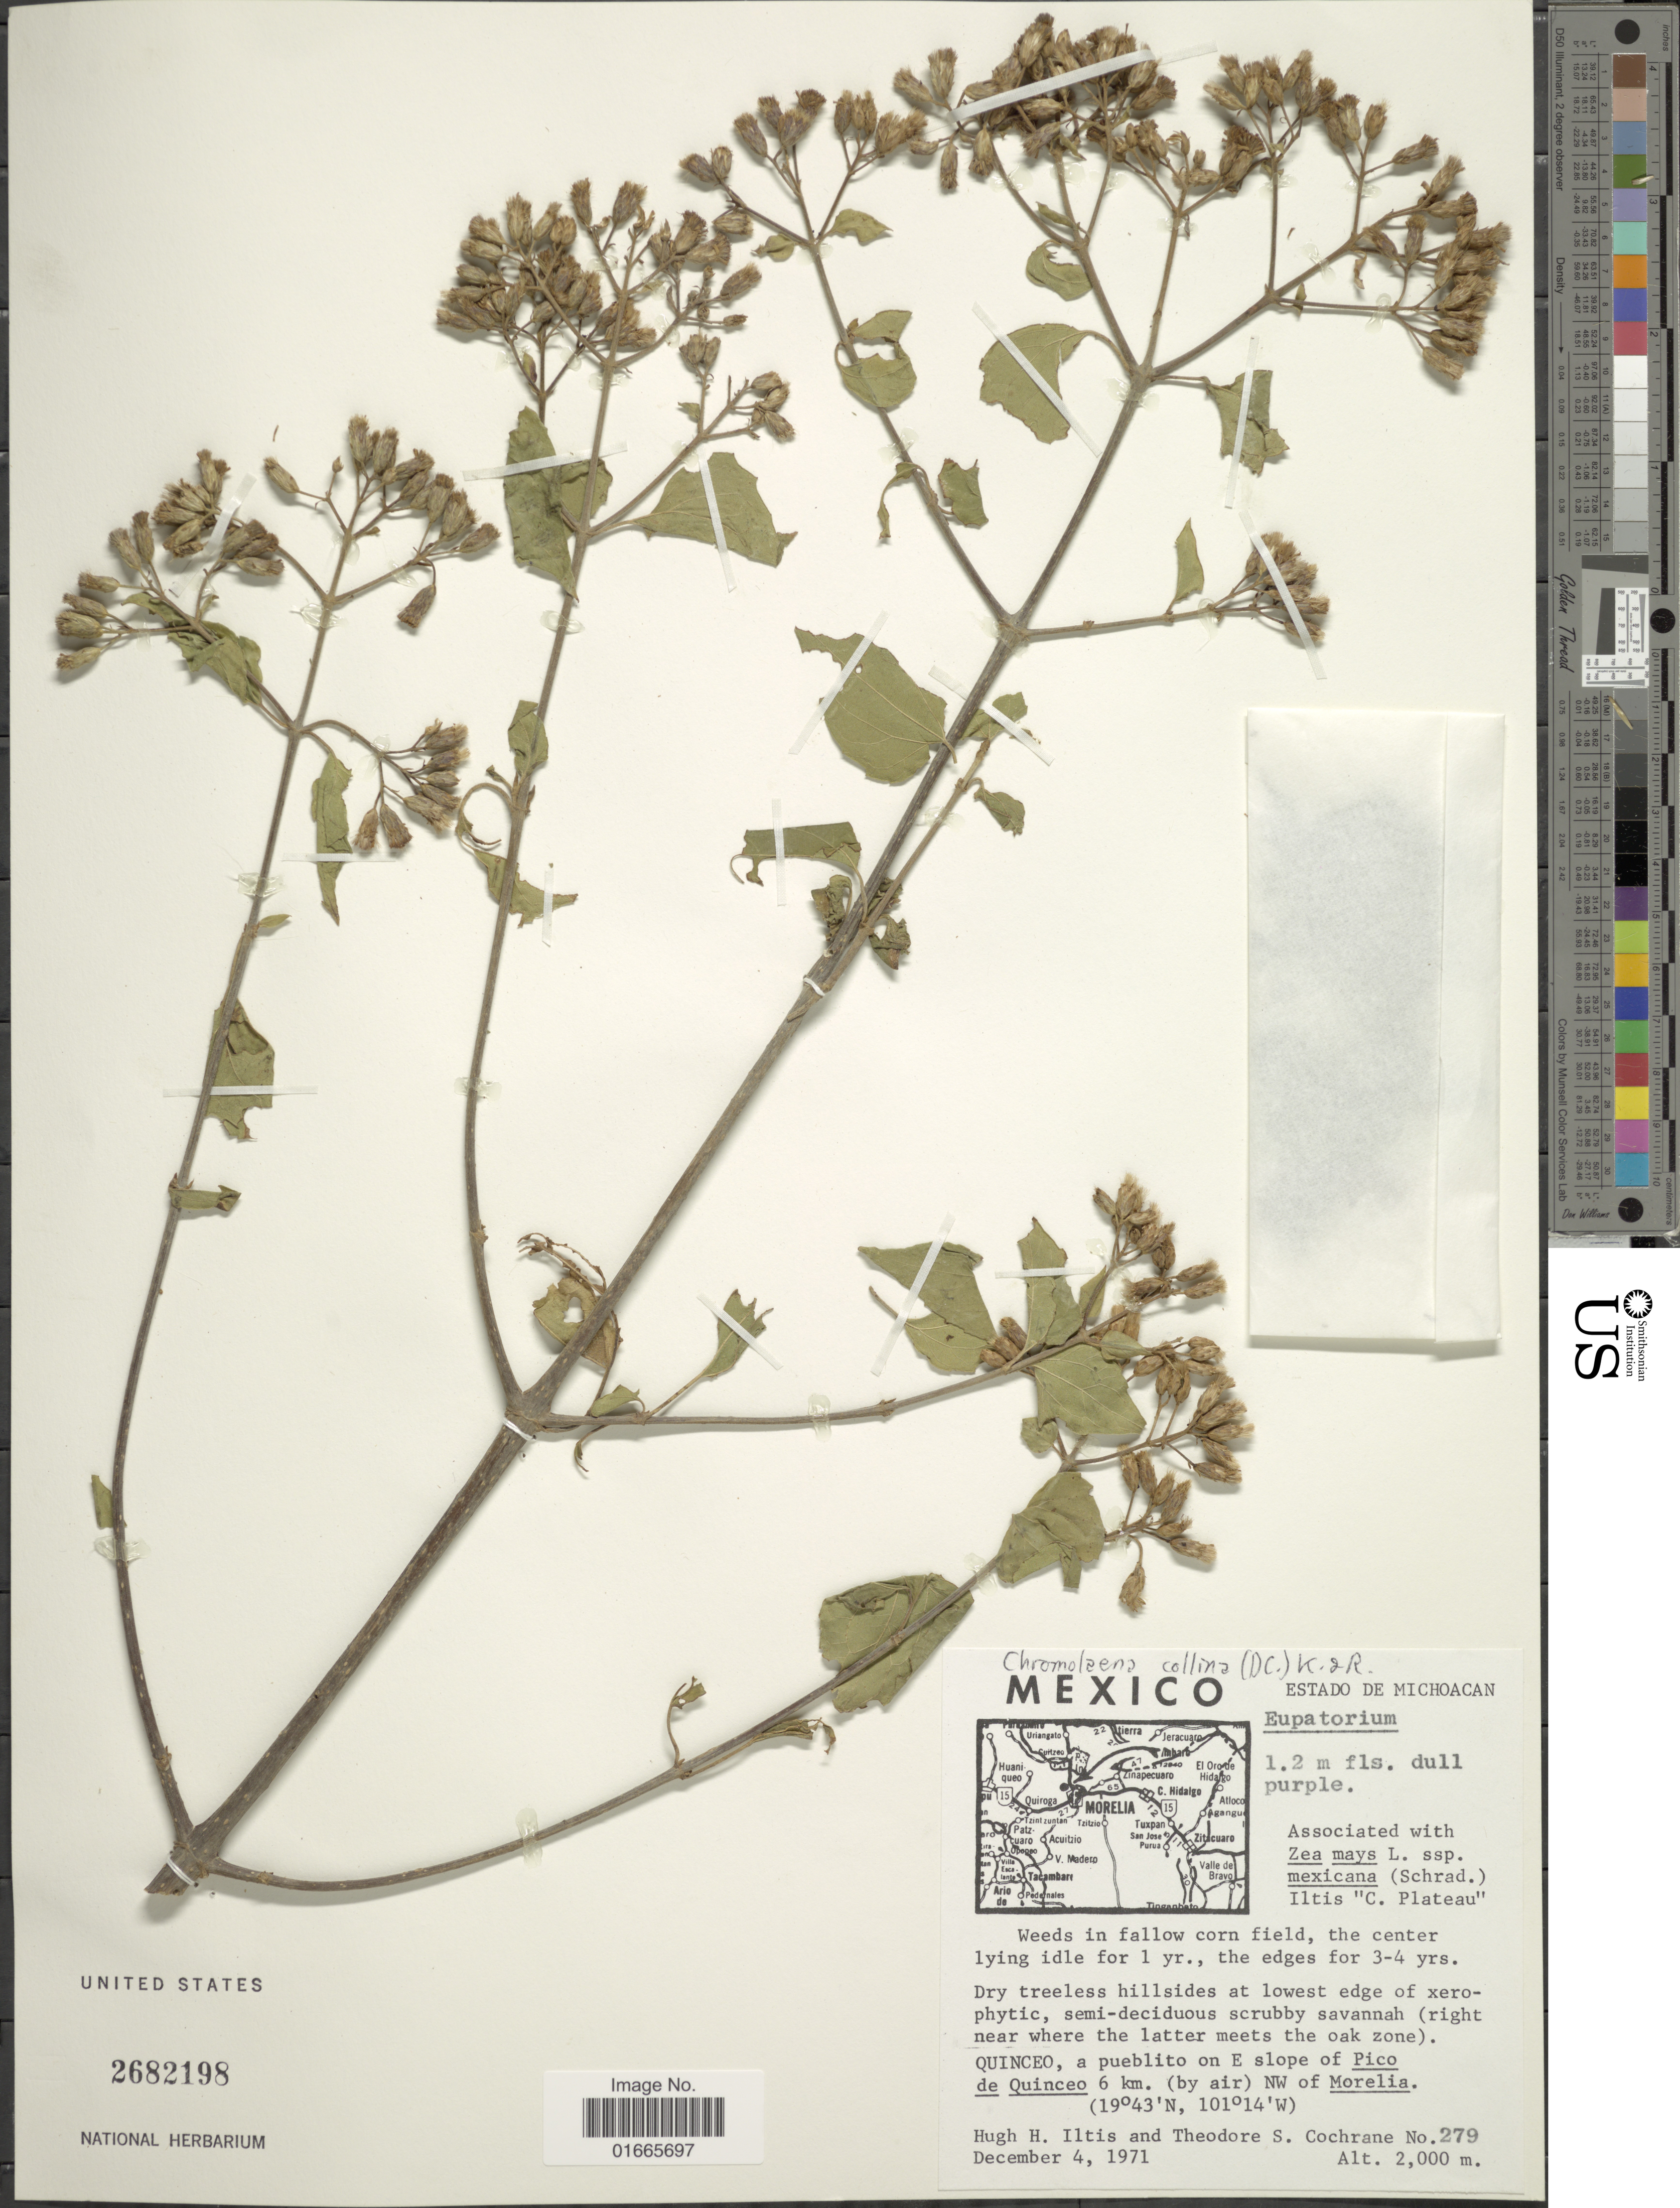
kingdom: Plantae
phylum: Tracheophyta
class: Magnoliopsida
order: Asterales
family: Asteraceae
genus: Chromolaena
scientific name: Chromolaena collina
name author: (DC.) R.M. King & H. Rob.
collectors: Hugo Iltis & T. S. Cochrane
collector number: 279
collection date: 1971-12-04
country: Mexico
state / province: Michoacán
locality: Quineci, a pueblito on E slope of Pico de Quinceo 6 km. (by air) NW of Morelia.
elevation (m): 2000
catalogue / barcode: US 2682198